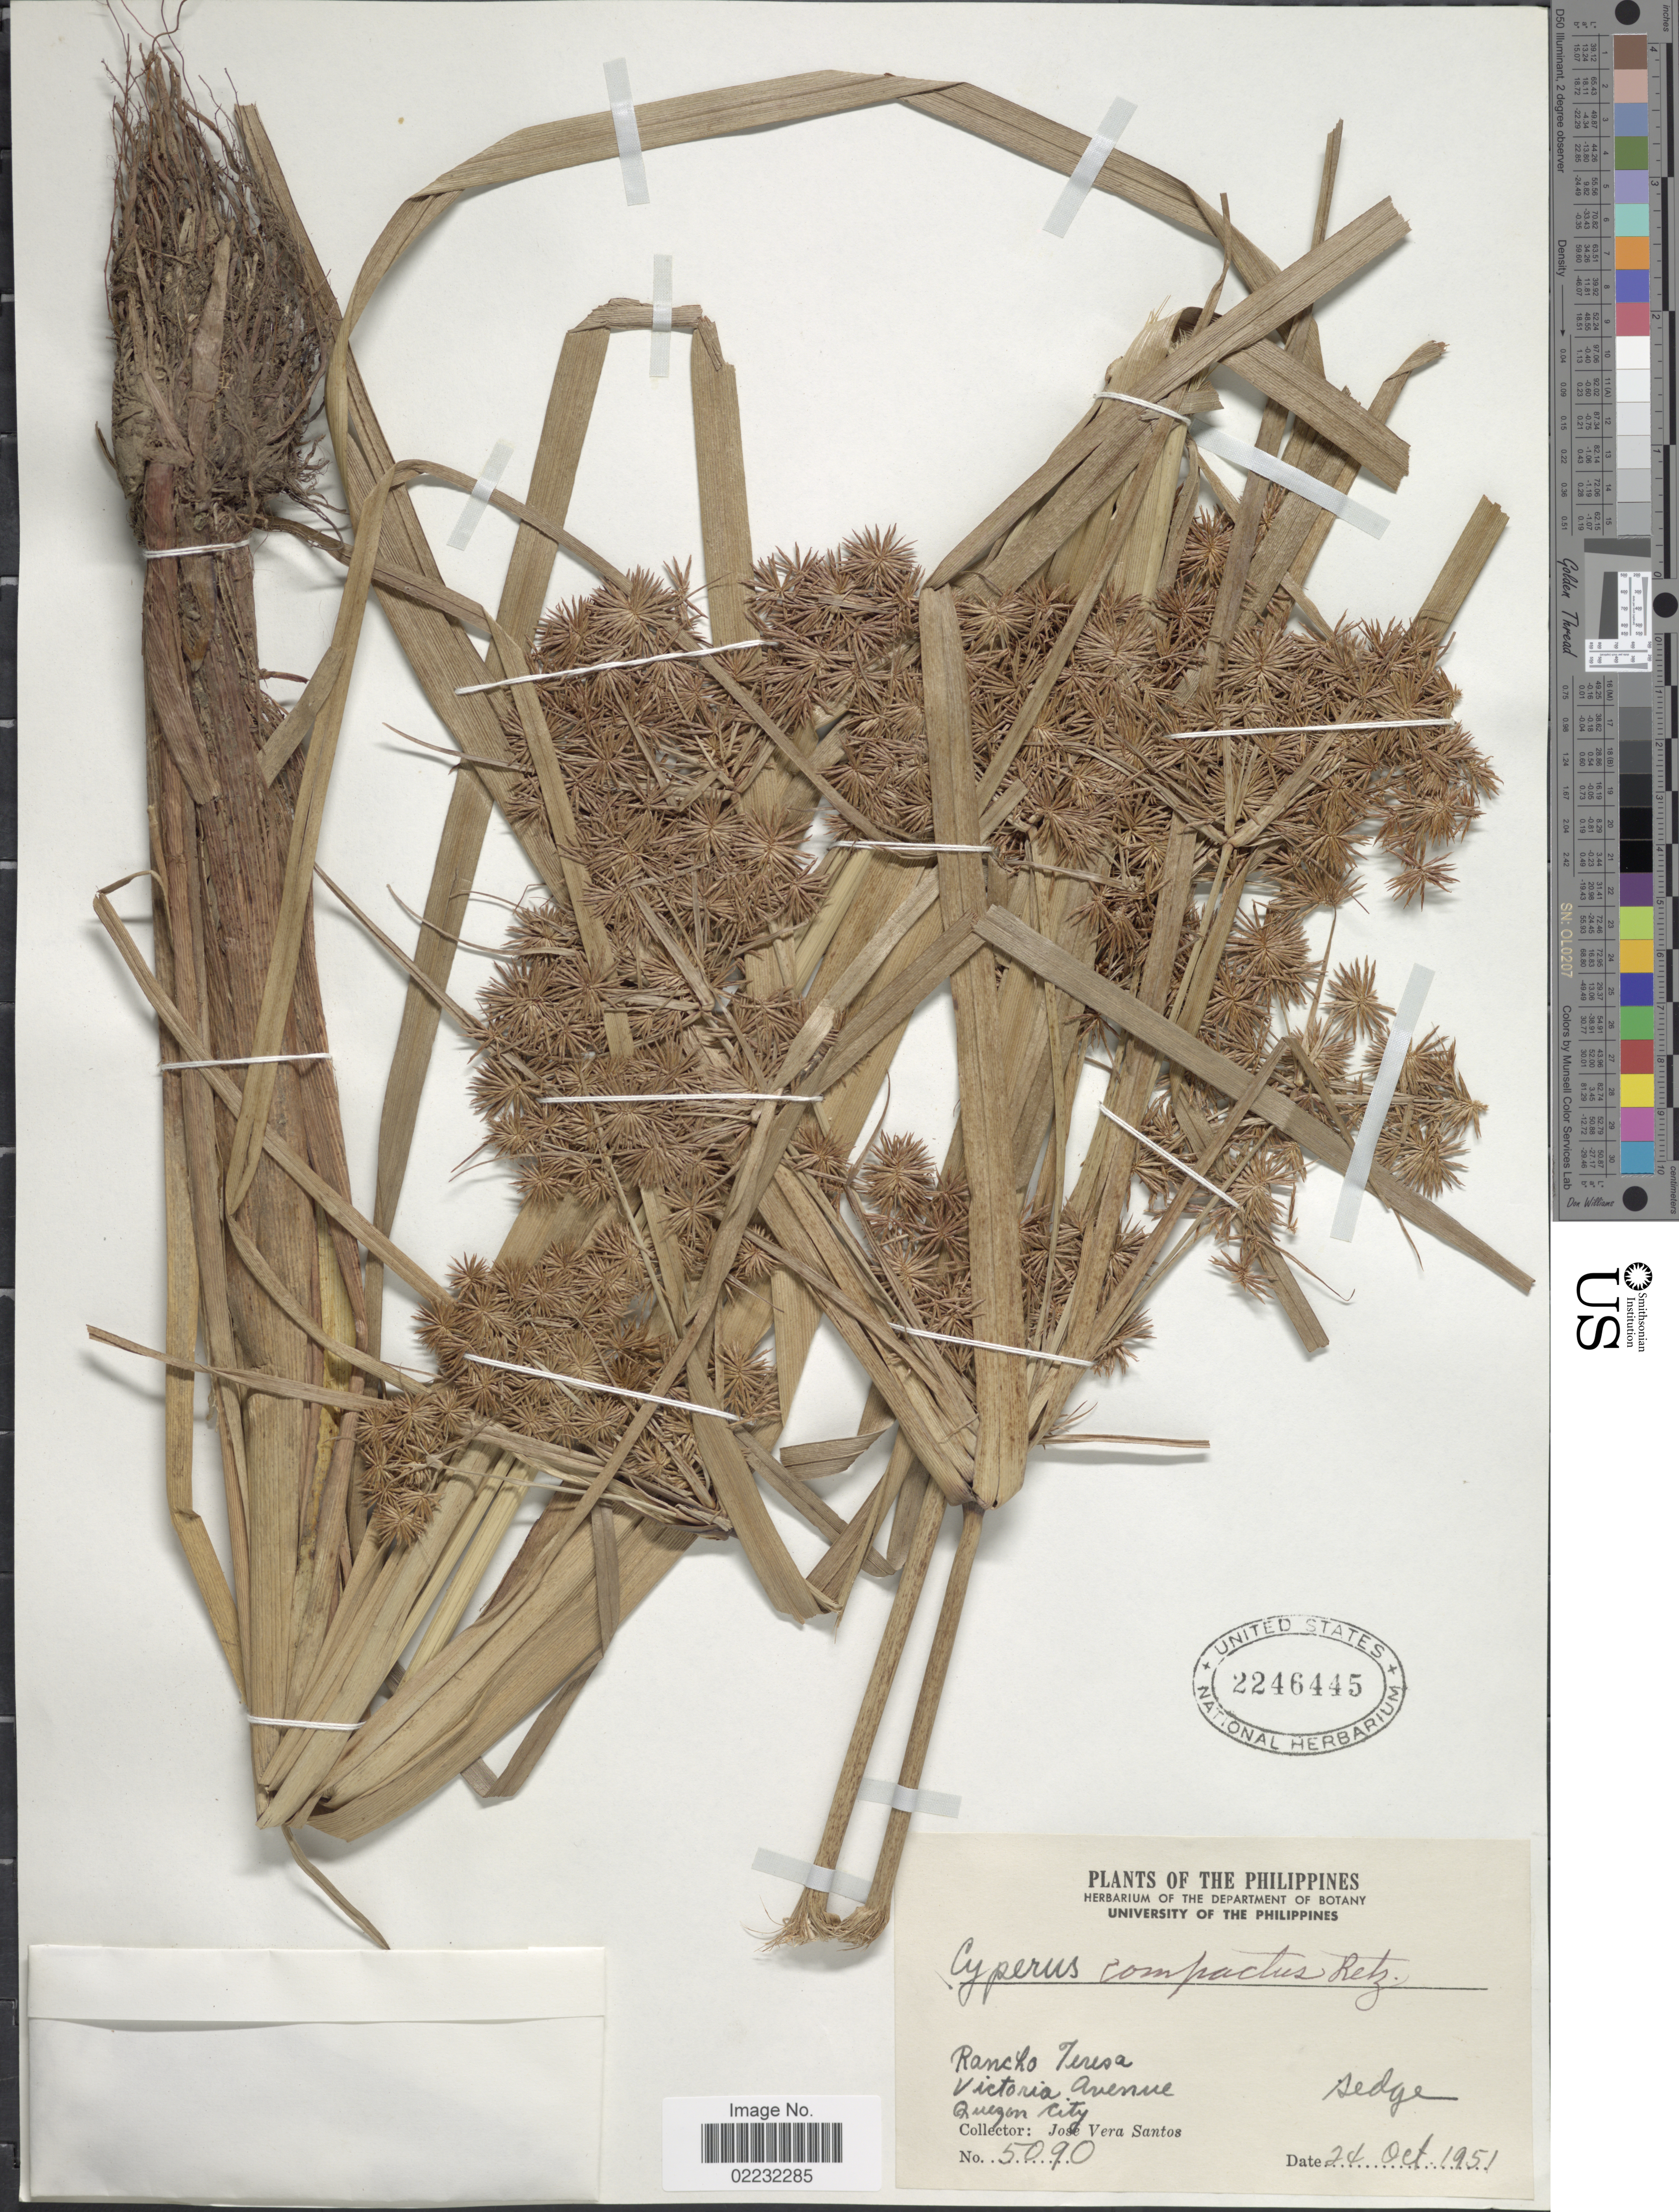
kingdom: Plantae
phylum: Tracheophyta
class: Liliopsida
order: Poales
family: Cyperaceae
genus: Cyperus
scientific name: Cyperus compactus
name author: Retz.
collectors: J. Santos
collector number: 5090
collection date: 1951-10-24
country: Philippines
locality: Rancho Teresa, Victoria Avenue, Quezon City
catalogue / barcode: US 2246445